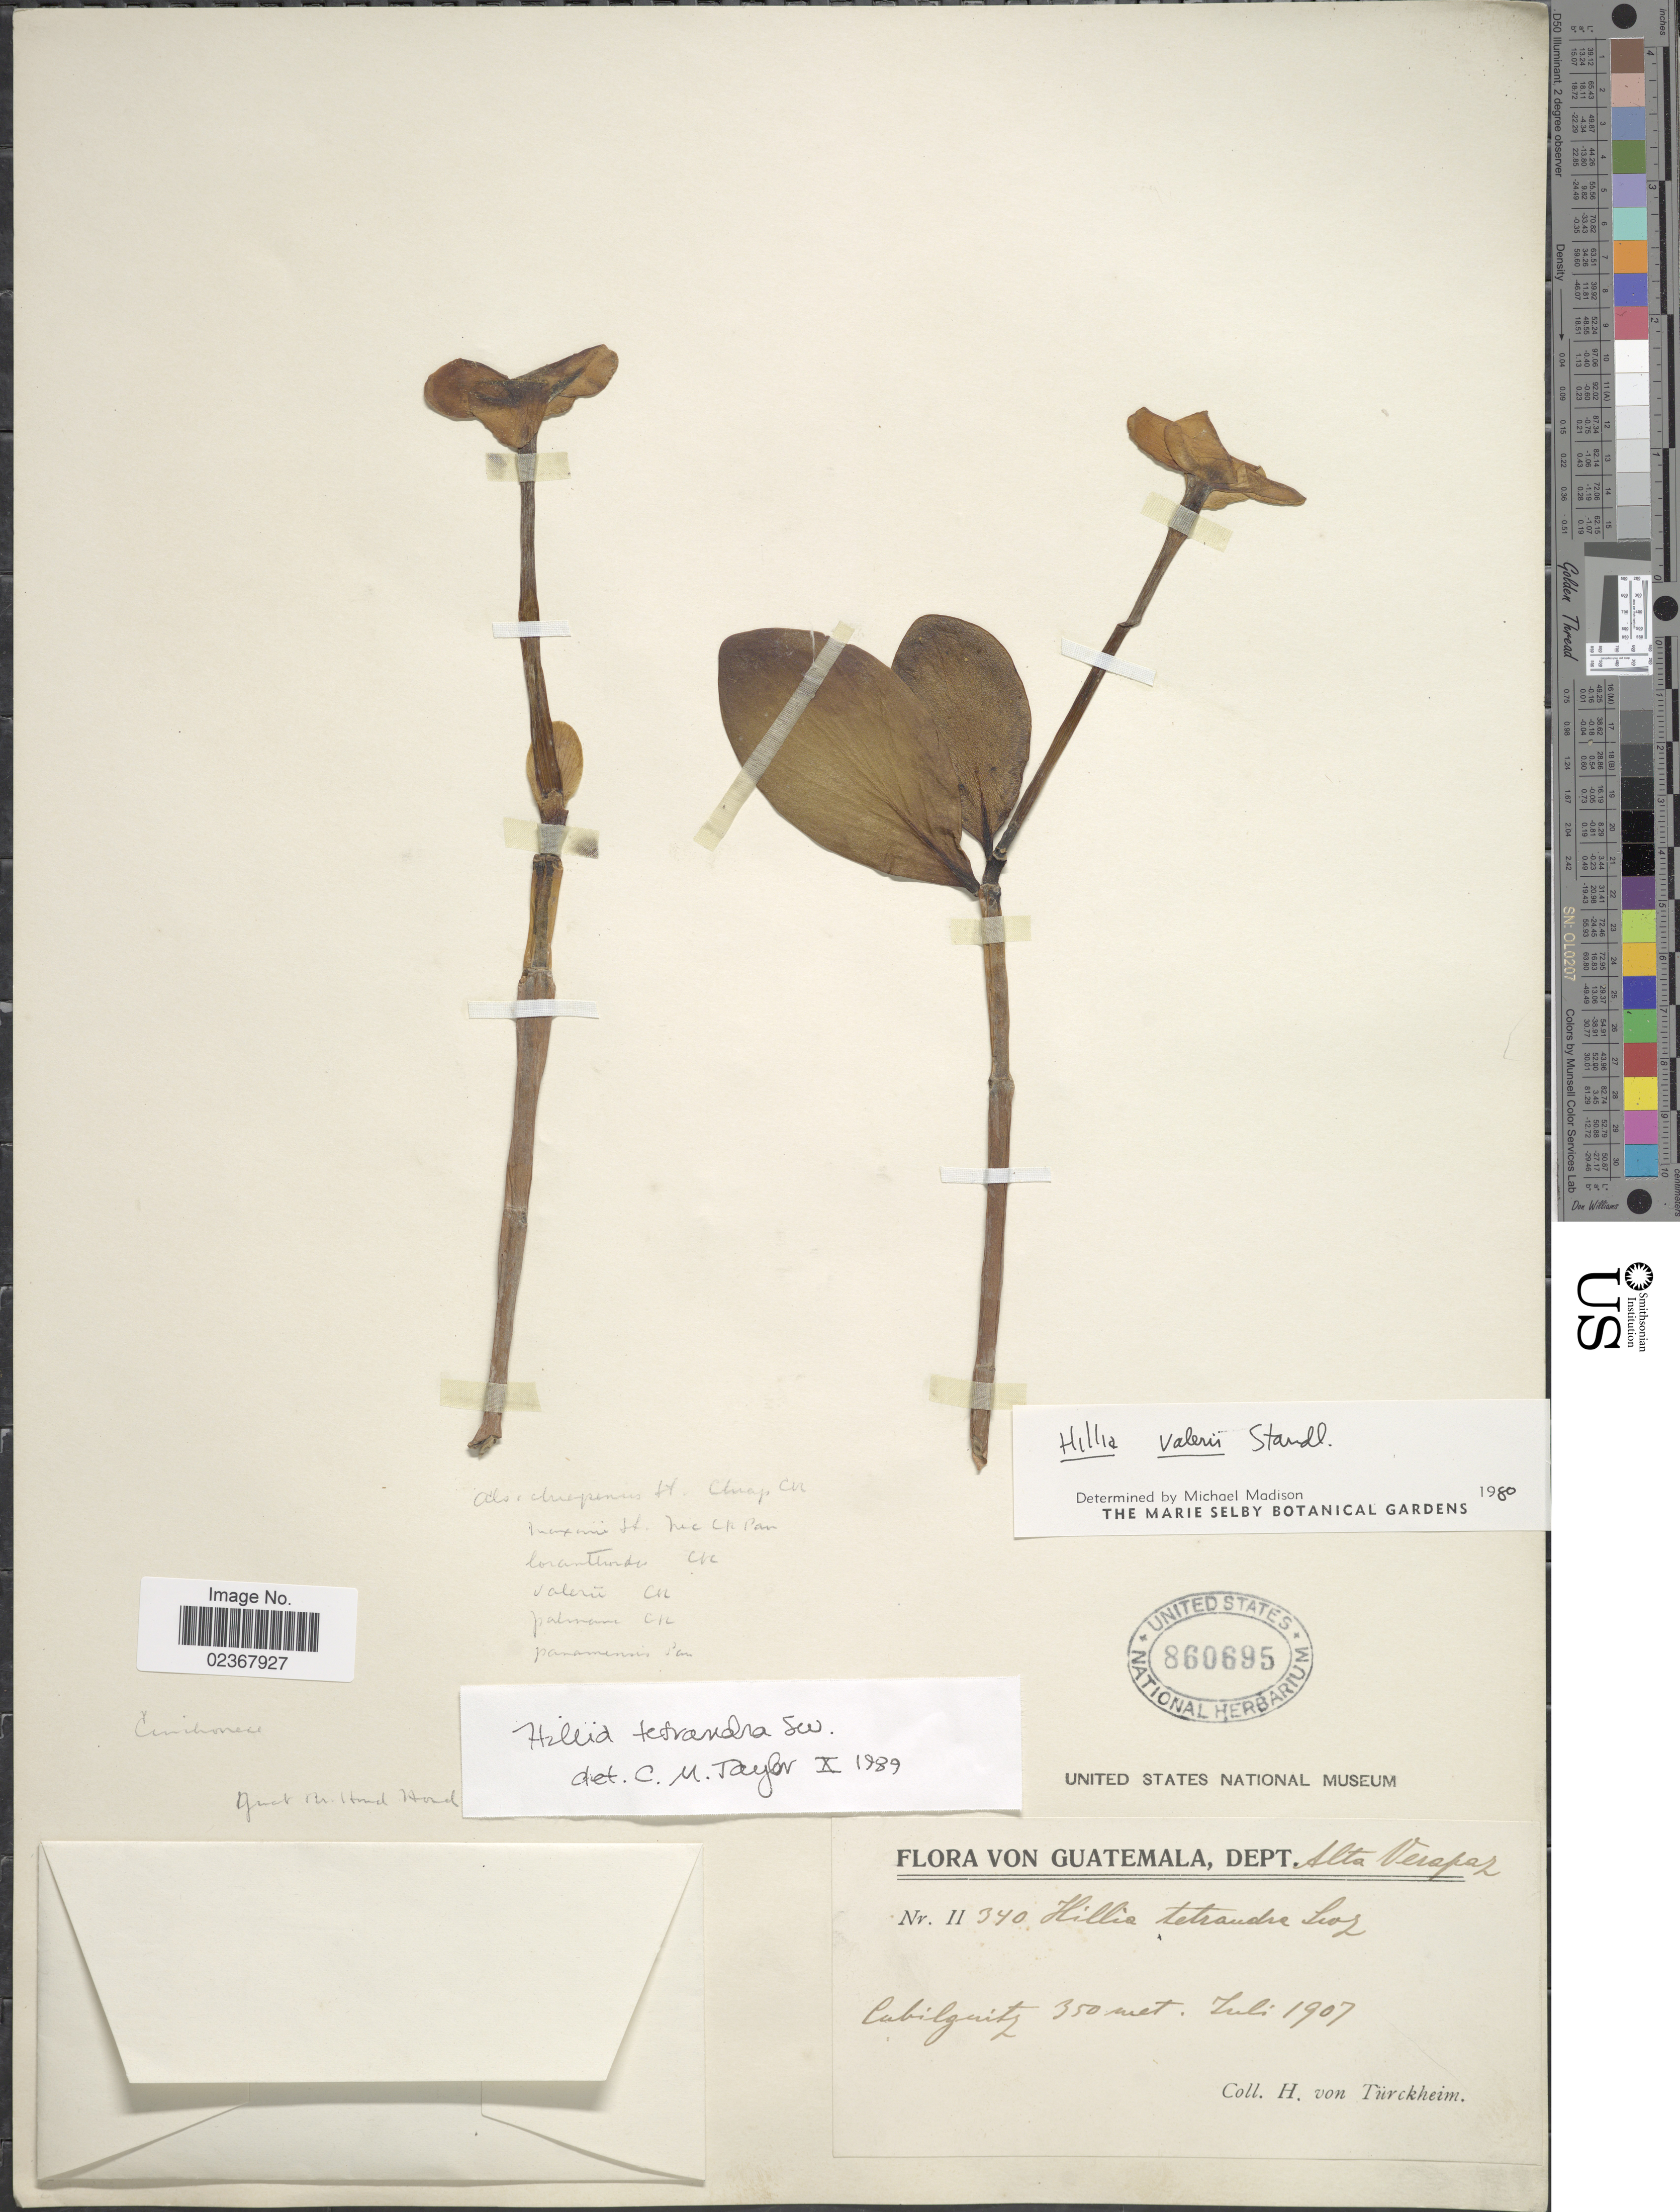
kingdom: Plantae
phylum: Tracheophyta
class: Magnoliopsida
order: Gentianales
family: Rubiaceae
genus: Hillia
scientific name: Hillia tetrandra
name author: Sw.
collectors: H. von Türckheim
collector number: II 340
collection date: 1907-07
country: Guatemala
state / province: Alta Verapaz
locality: Cubilguitz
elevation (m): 350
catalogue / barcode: US 860695